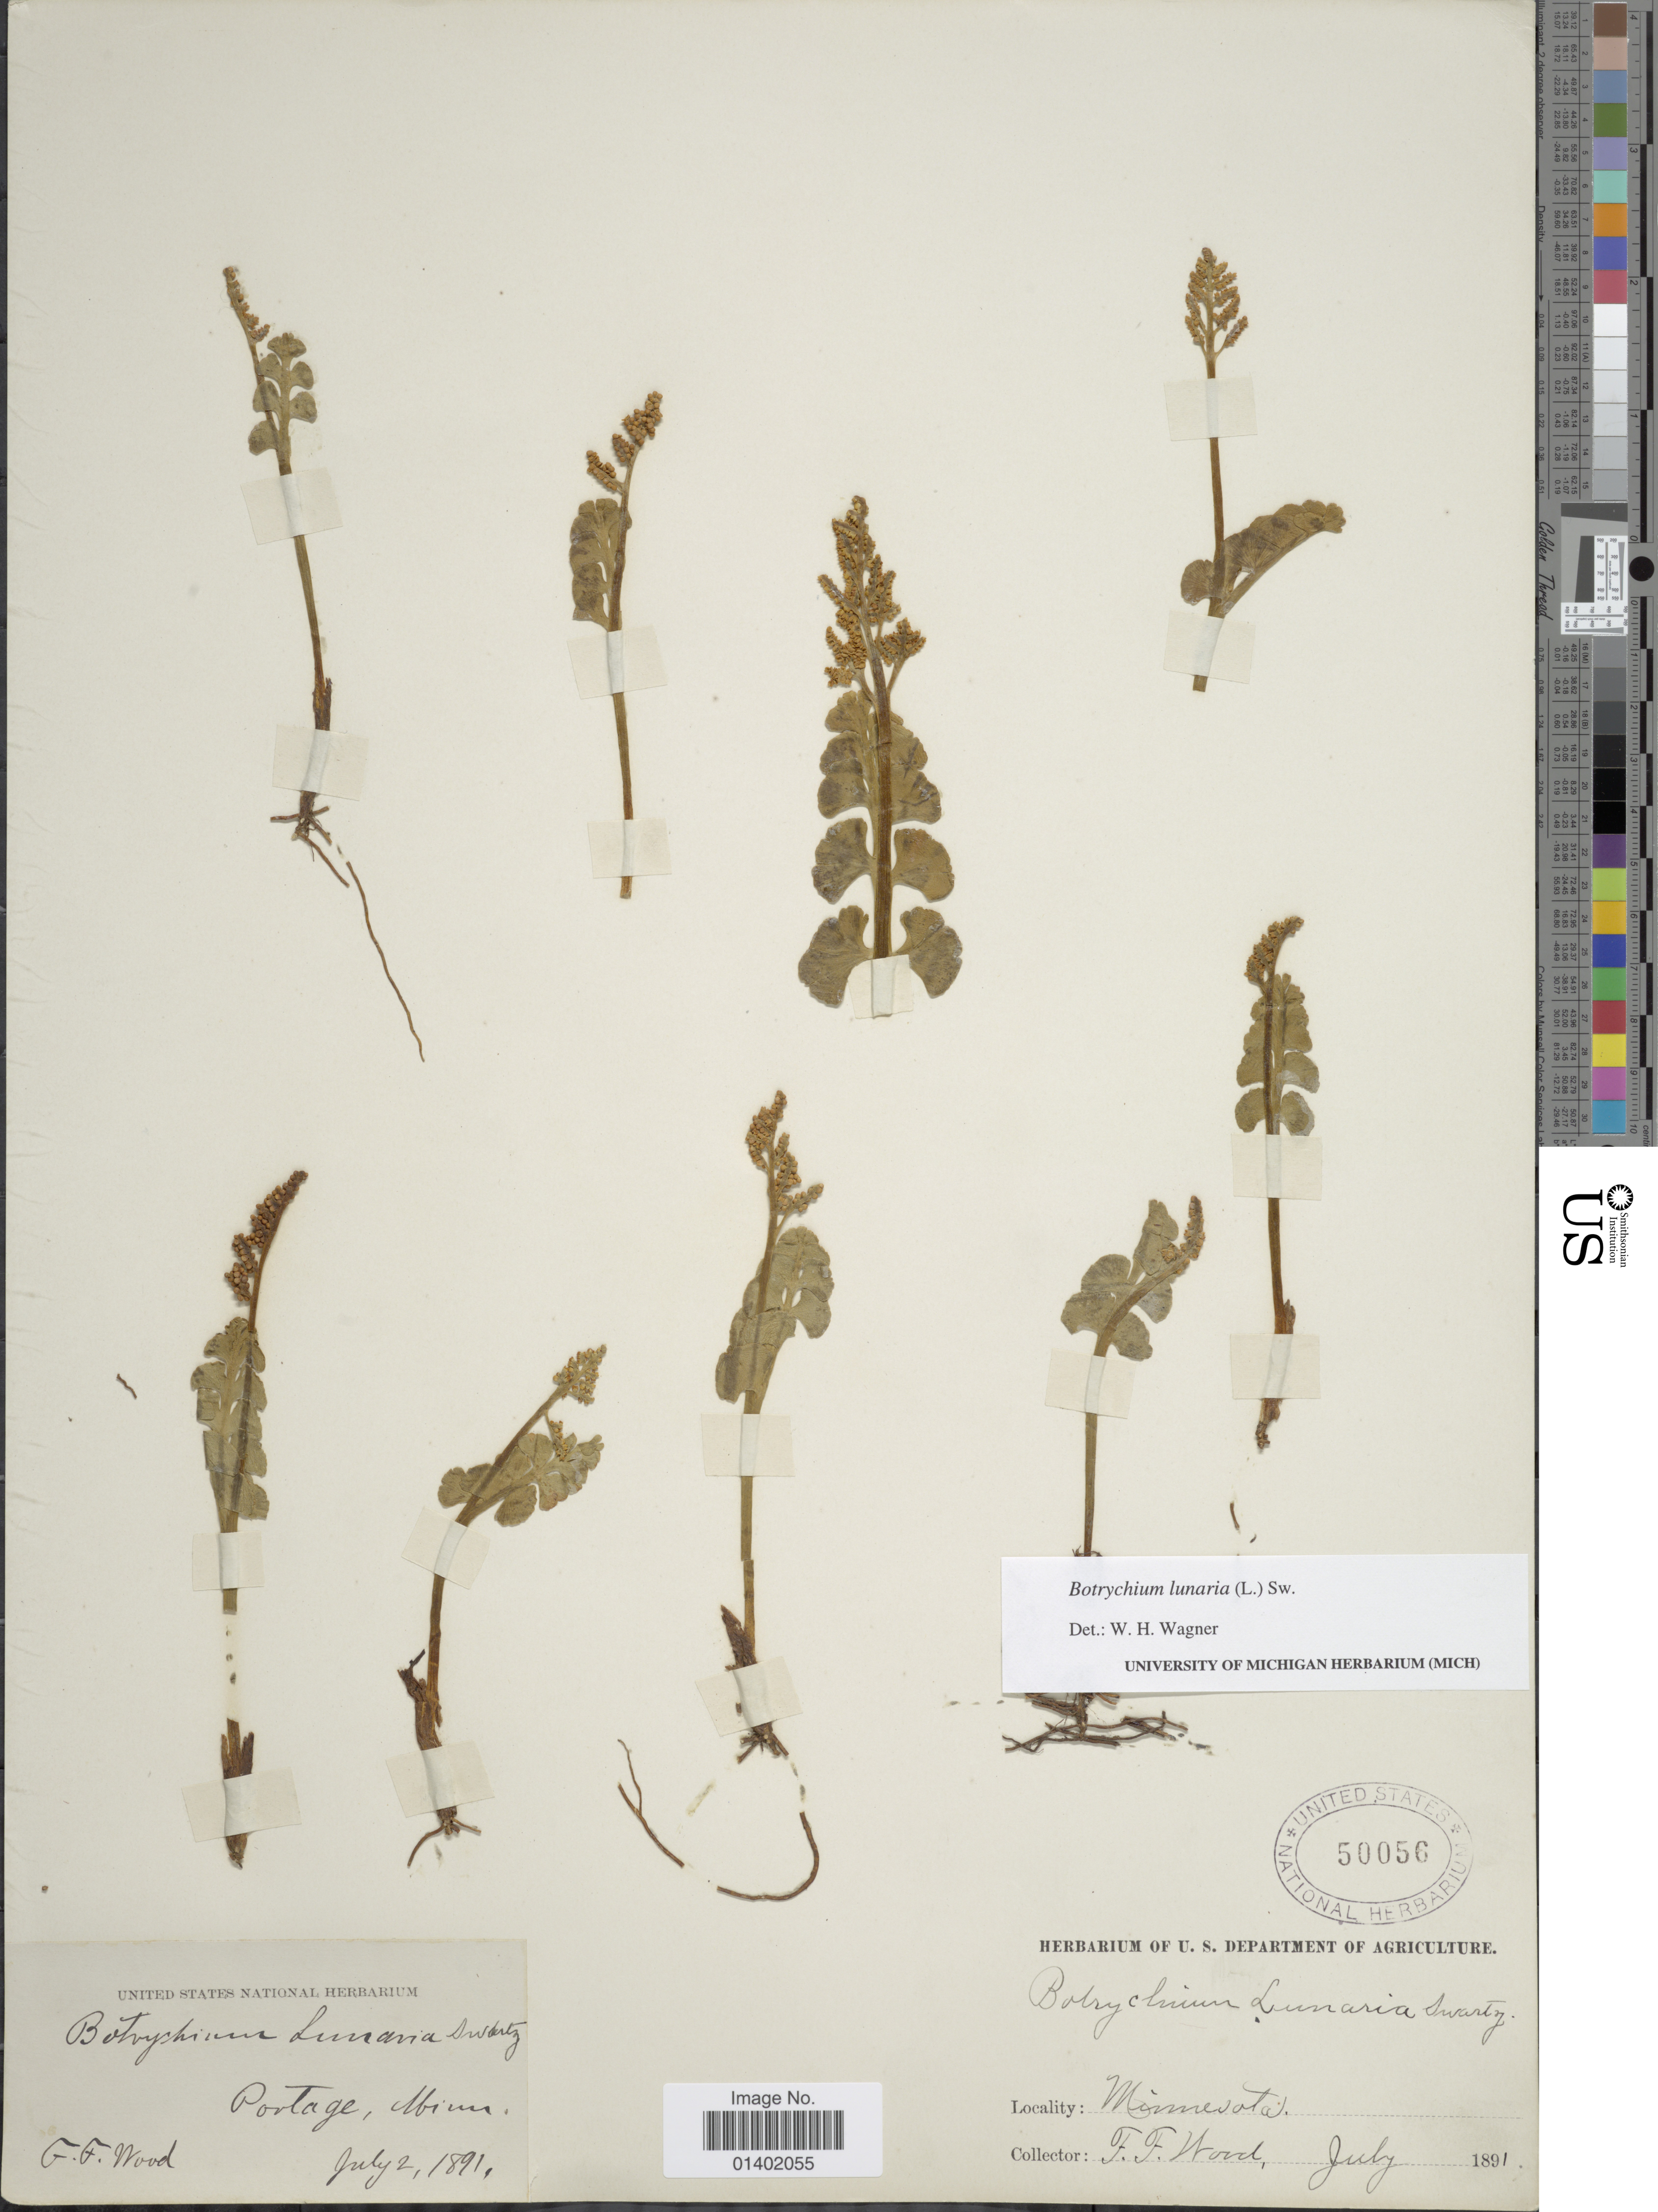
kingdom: Plantae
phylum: Tracheophyta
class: Polypodiopsida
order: Ophioglossales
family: Ophioglossaceae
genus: Botrychium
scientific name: Botrychium lunaria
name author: (L.) Sw.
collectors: F. Wood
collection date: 1891-07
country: United States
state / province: Minnesota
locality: Portage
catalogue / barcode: US 50056